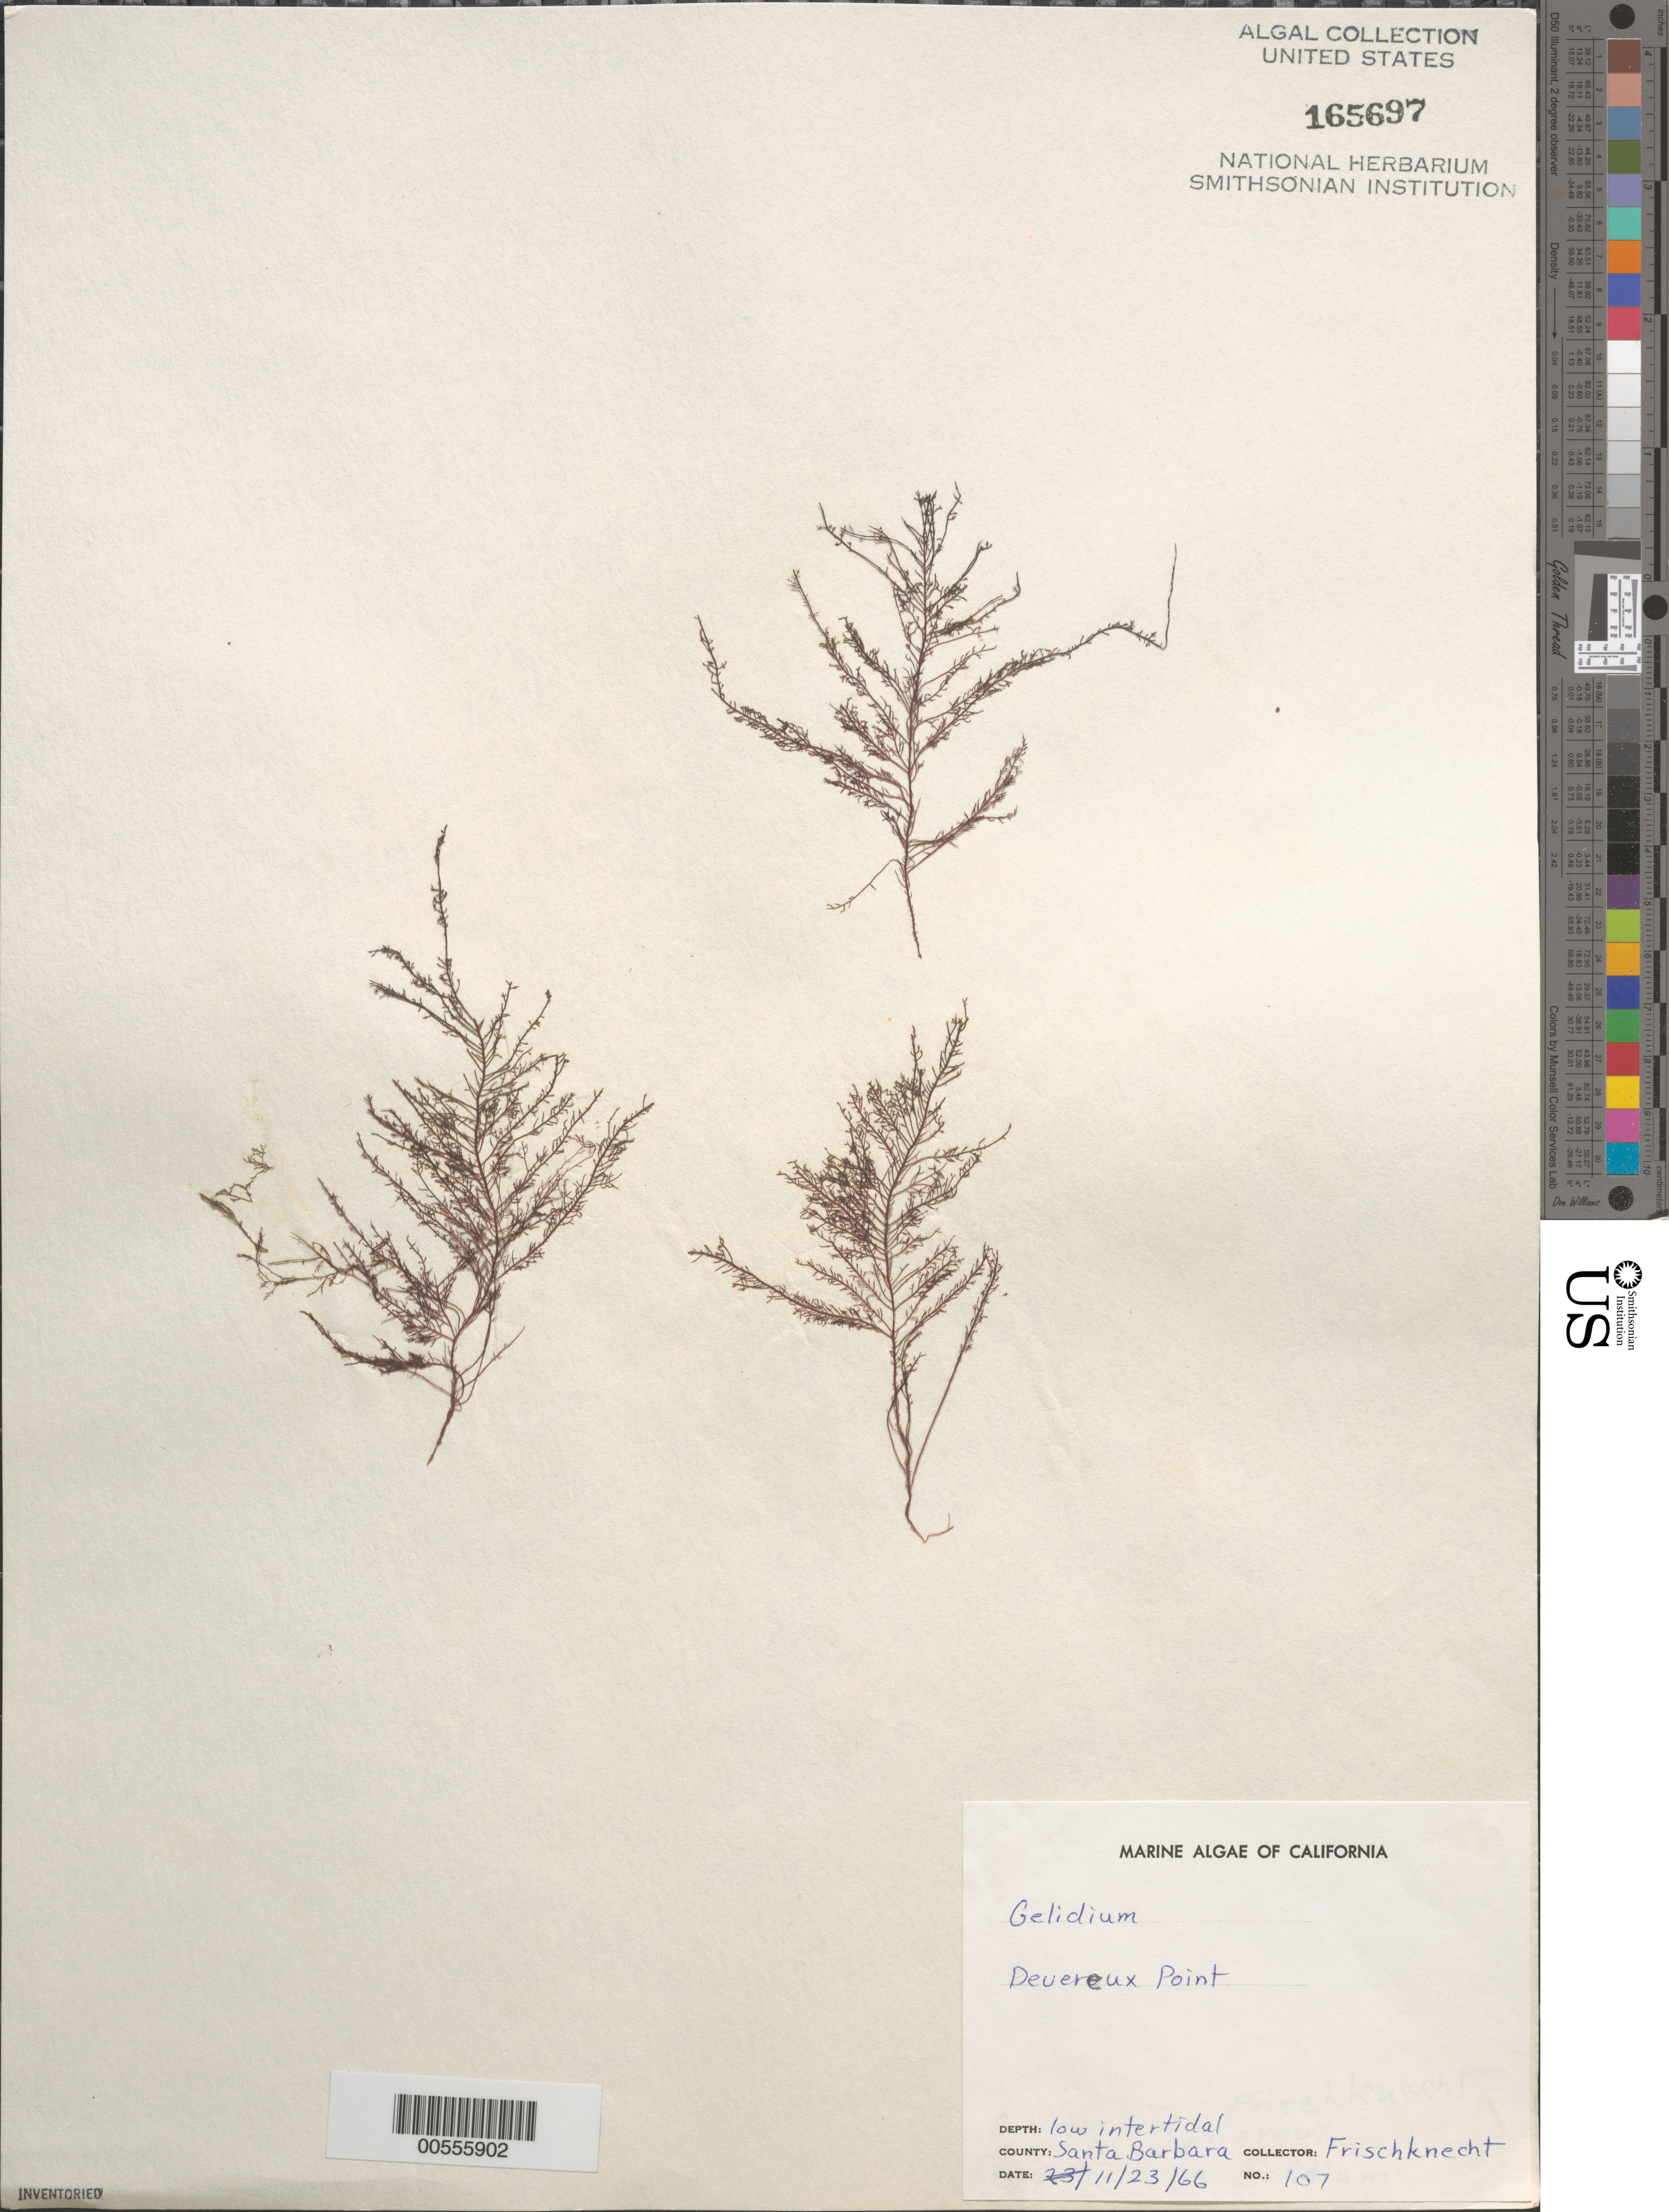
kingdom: Plantae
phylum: Rhodophyta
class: Florideophyceae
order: Gelidiales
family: Gelidiaceae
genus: Gelidium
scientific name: Gelidium sp.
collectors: -. Frischknecht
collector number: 107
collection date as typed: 23 Nov 1966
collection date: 1966-11-23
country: United States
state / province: California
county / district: Santa Barbara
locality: Devereux Point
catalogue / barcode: US 165697